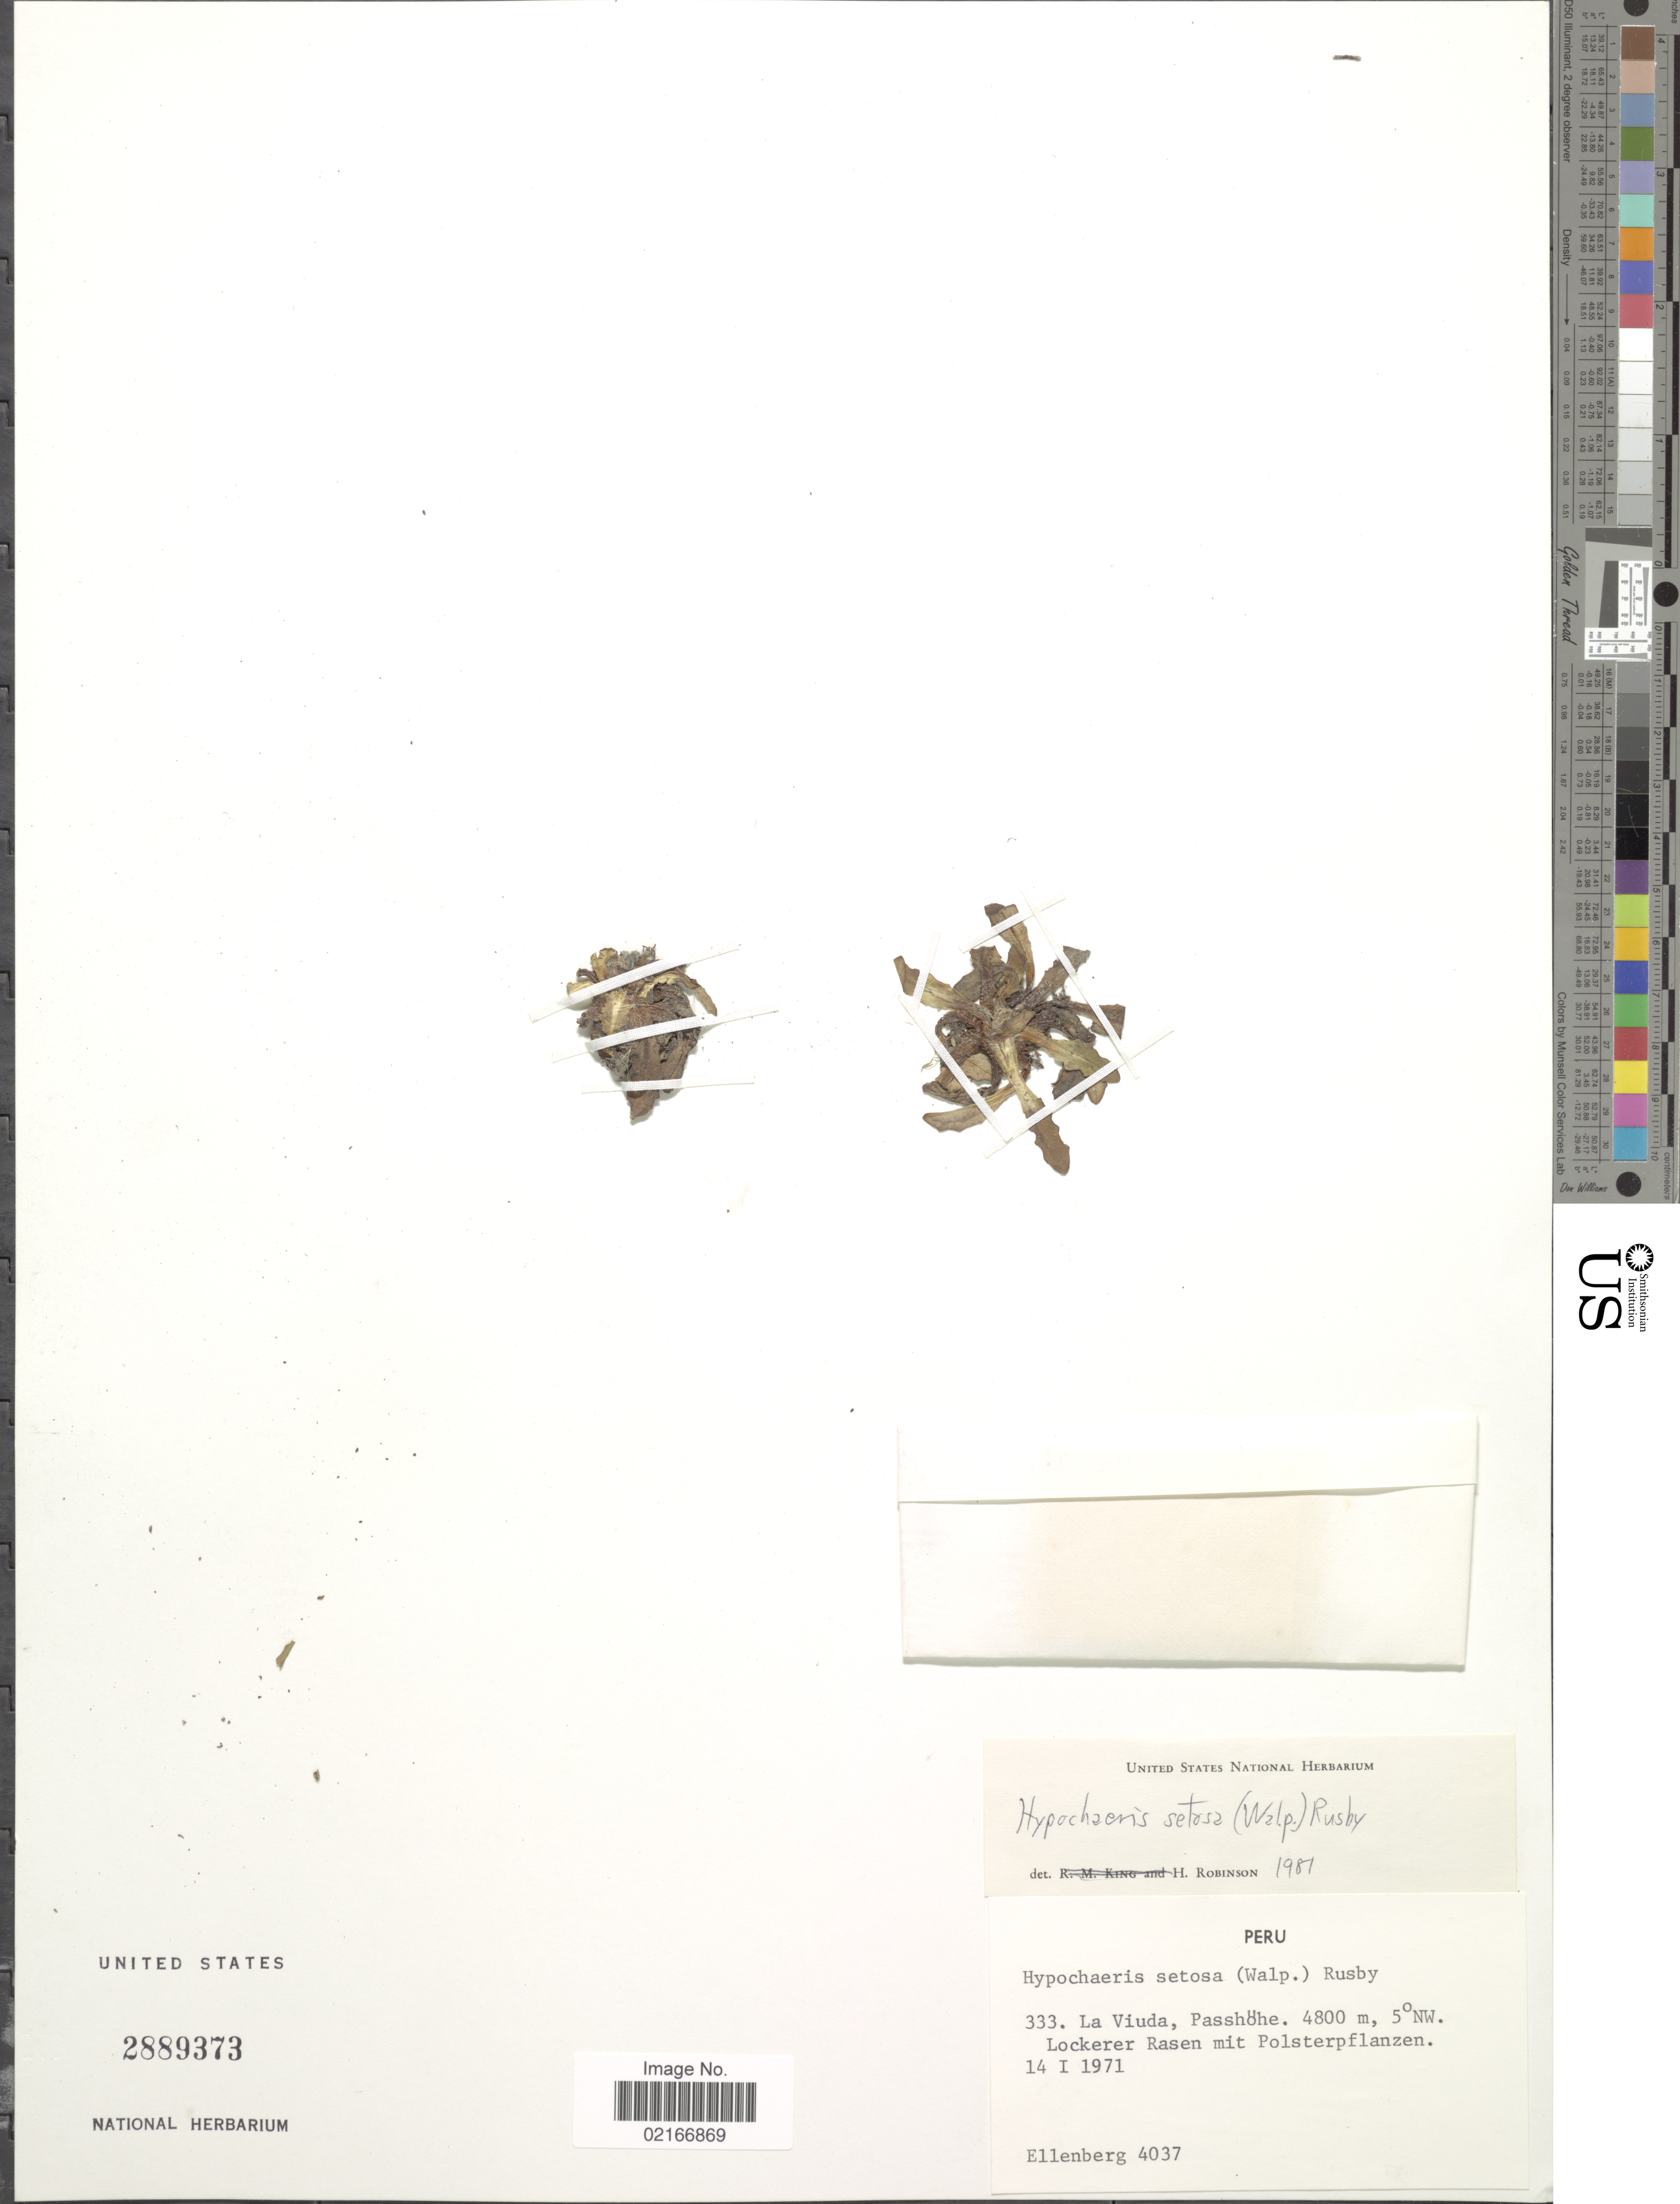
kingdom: Plantae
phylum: Tracheophyta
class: Magnoliopsida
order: Asterales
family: Asteraceae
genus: Hypochaeris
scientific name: Hypochaeris setosa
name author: Formánek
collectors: Ellenberg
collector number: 4037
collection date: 1971-01-14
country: Peru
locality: La Viuda, Passhöhe. Lockerer Rasen mit Polsterpflanzen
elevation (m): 4800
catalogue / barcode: US 2889373